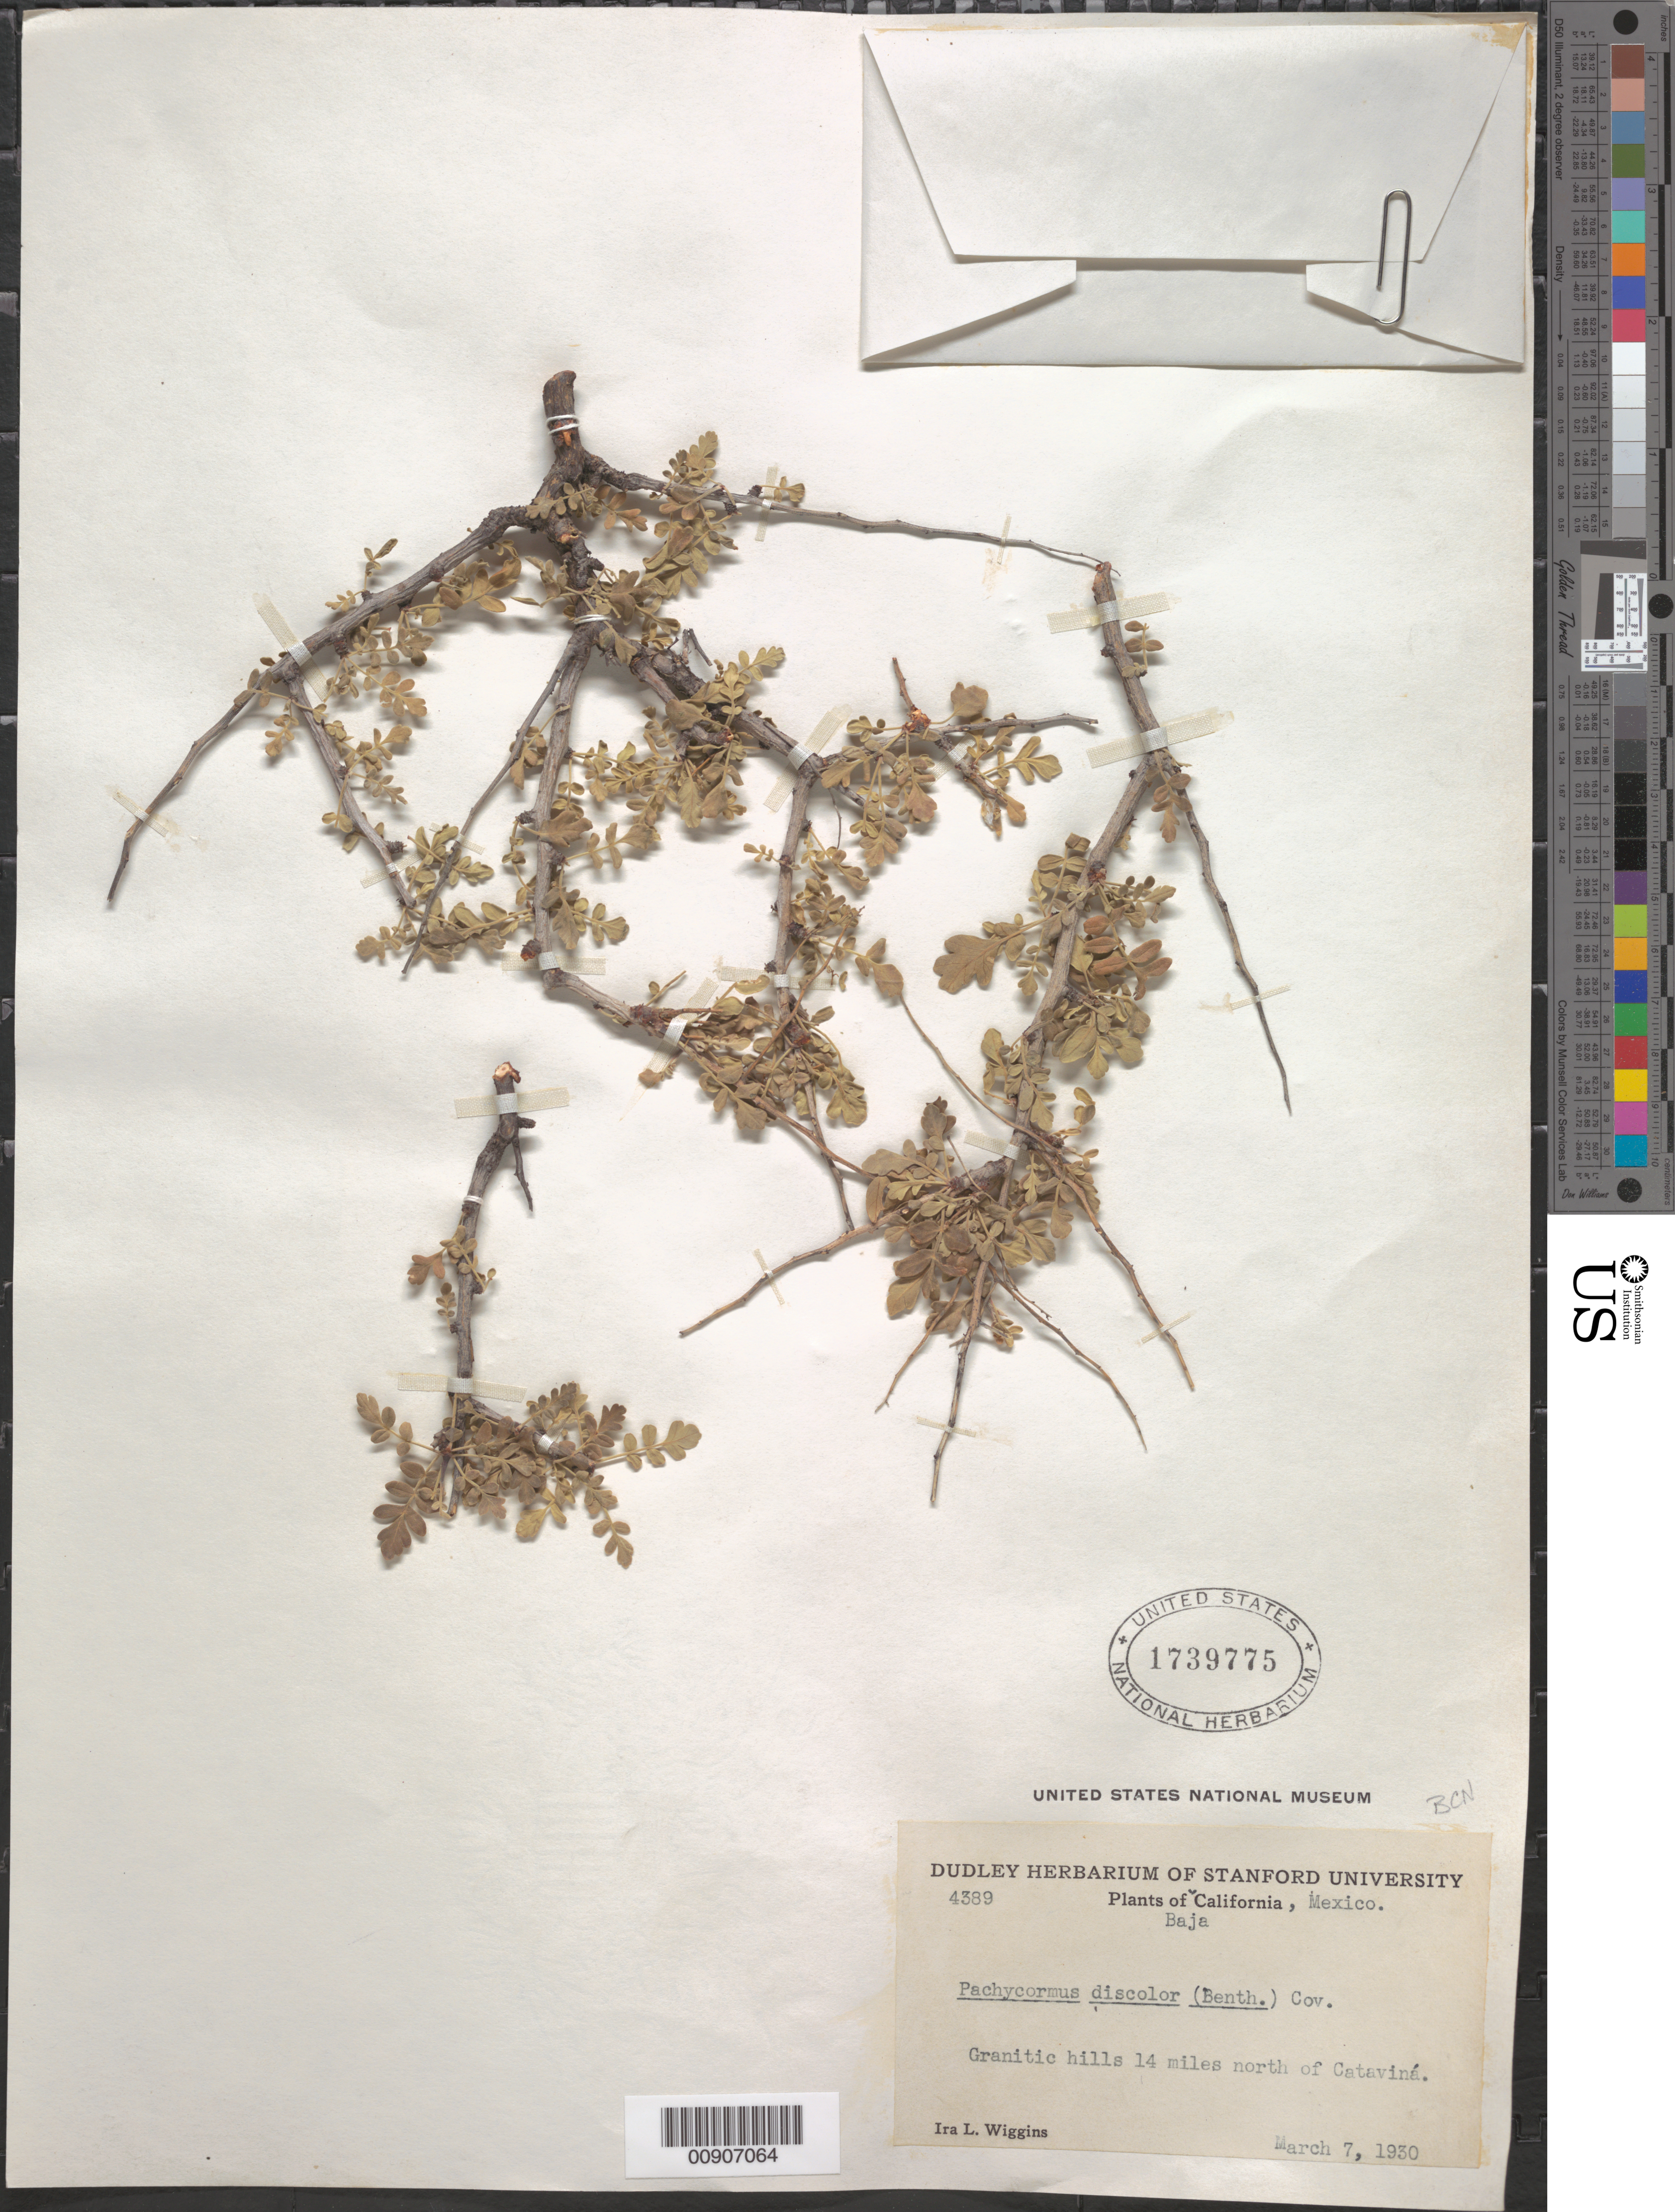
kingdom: Plantae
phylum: Tracheophyta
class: Magnoliopsida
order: Sapindales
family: Anacardiaceae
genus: Pachycormus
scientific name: Pachycormus discolor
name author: (Benth.) Coville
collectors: I. L. Wiggins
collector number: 4389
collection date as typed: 07 Mar 1930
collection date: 1930-03-07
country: Mexico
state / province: Baja California Norte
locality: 14 miles north of Cataviná.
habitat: Granitic hills.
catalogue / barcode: US 1739775